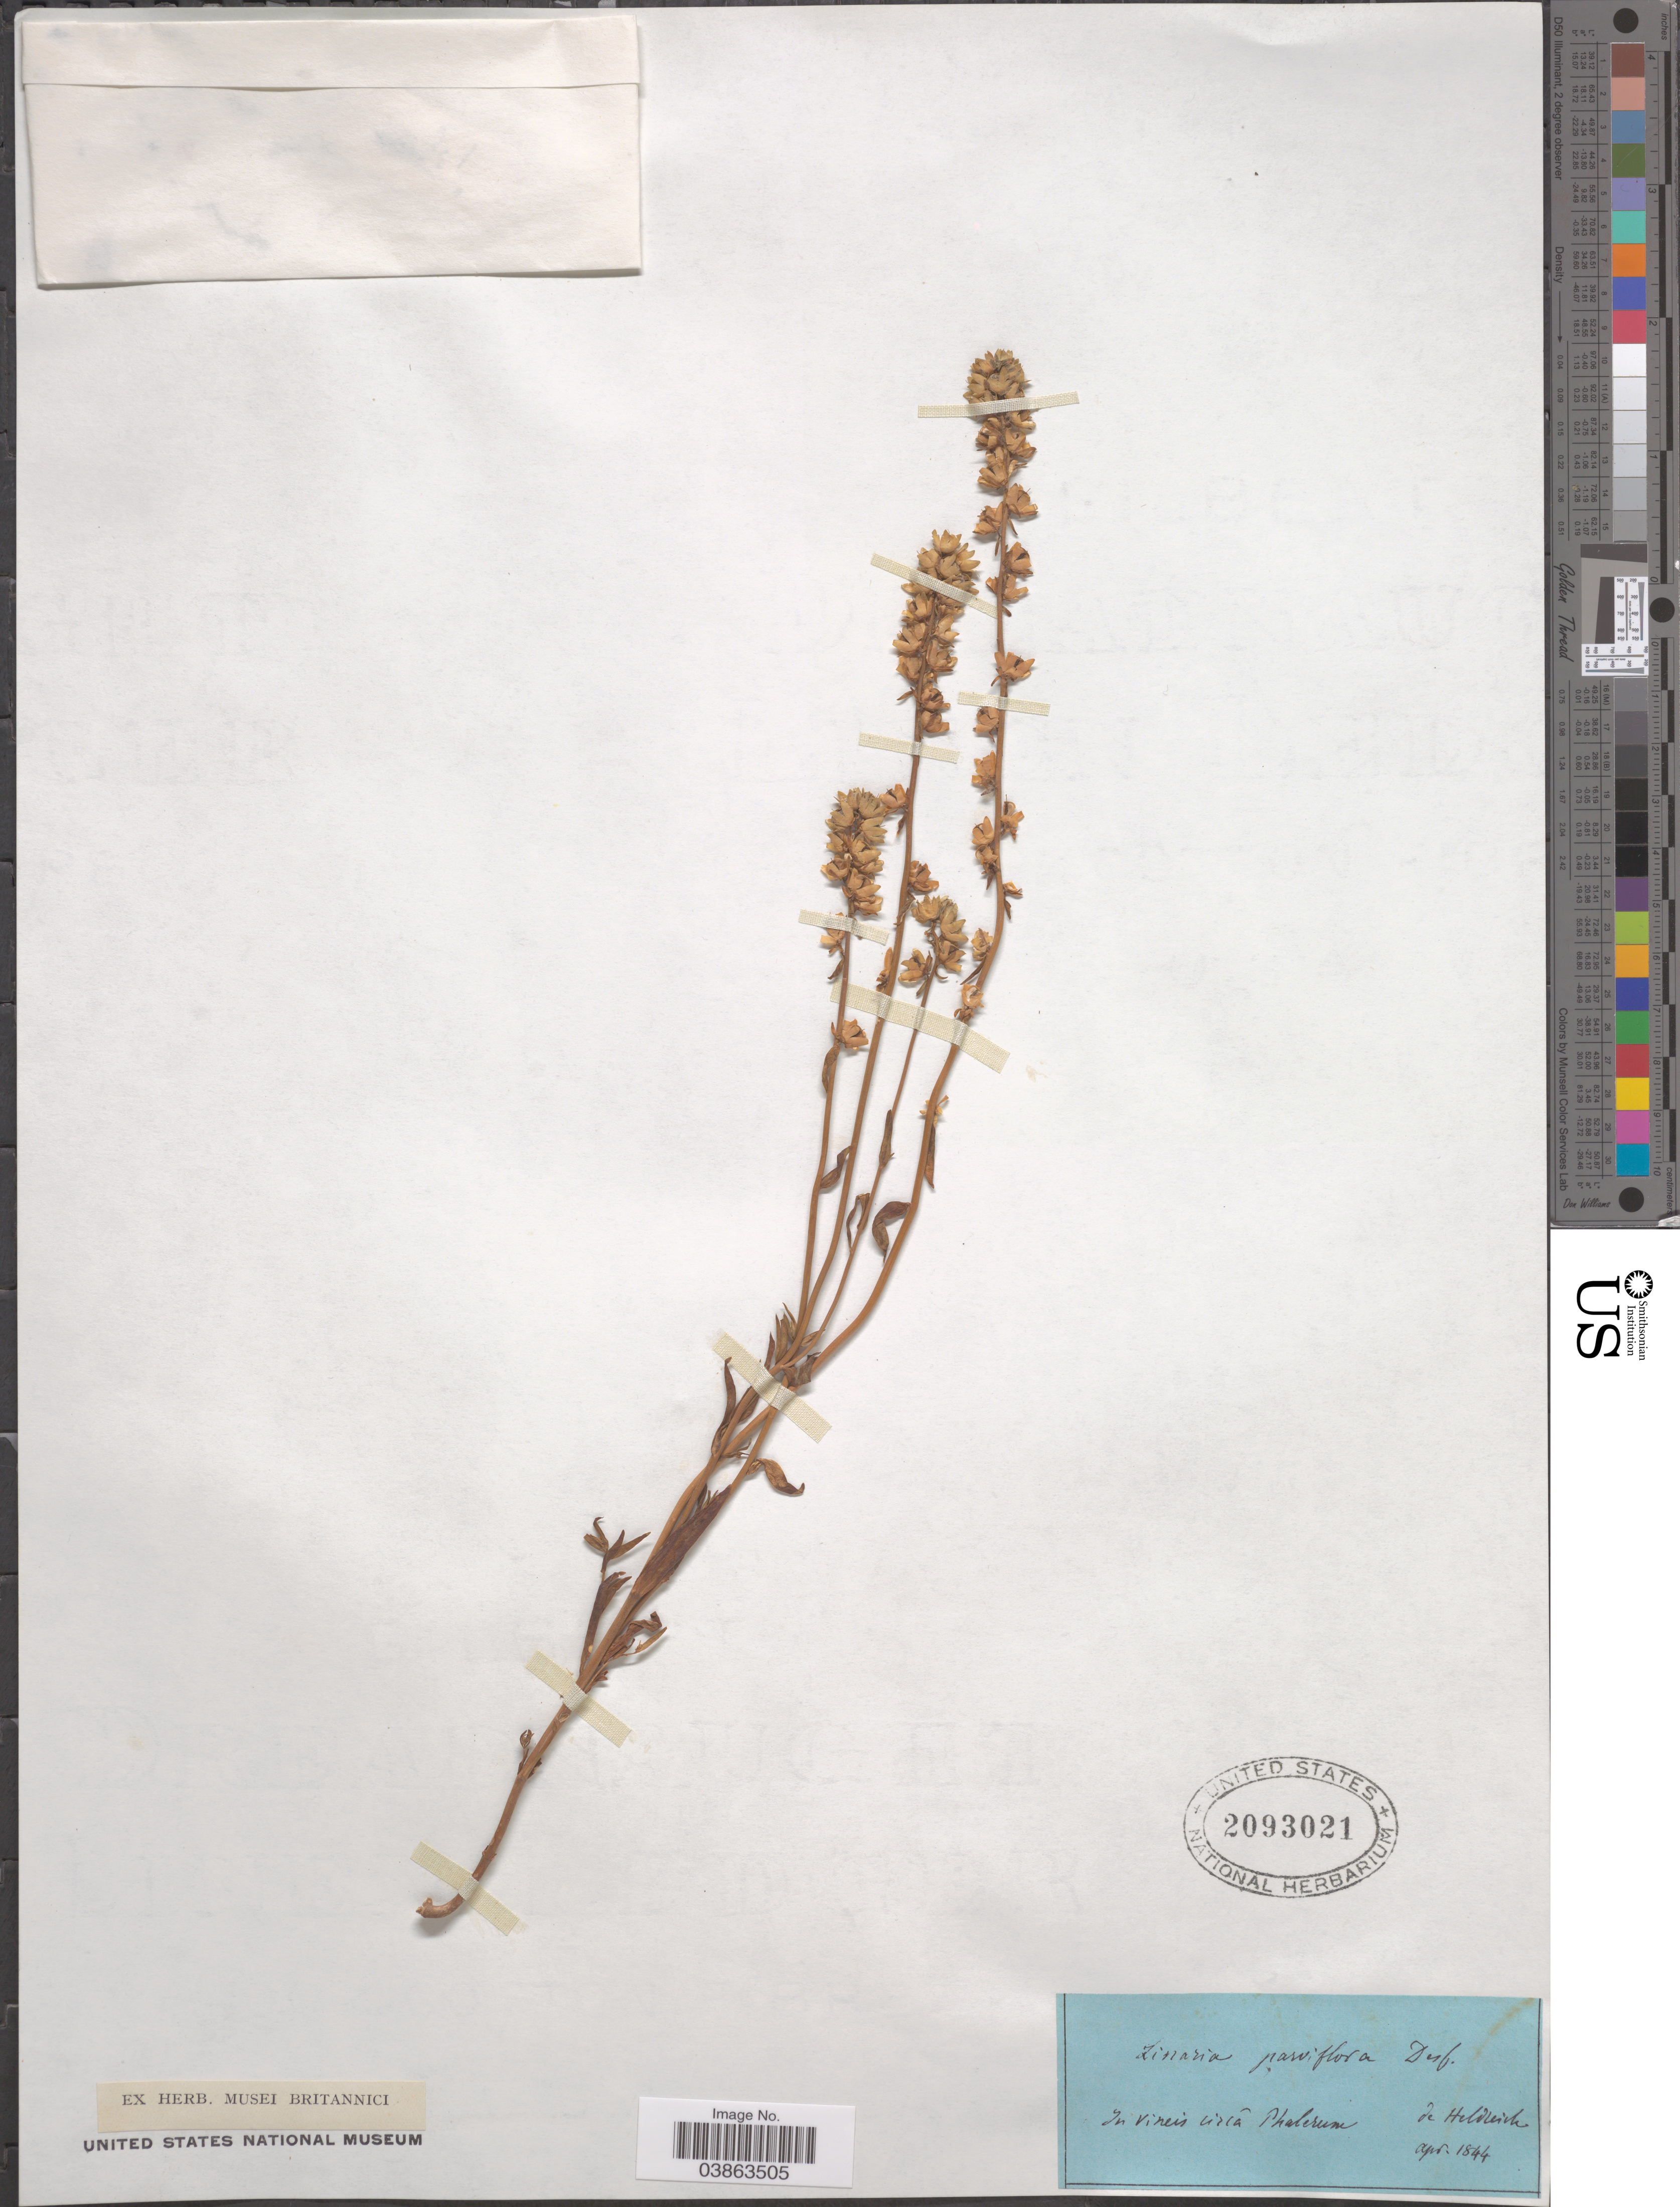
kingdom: Plantae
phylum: Tracheophyta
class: Magnoliopsida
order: Lamiales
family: Plantaginaceae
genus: Linaria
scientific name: Linaria parviflora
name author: Desf.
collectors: -. De Heldreich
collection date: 1844-04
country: Greece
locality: In vineis circa Phalerum.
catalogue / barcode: US 2093021